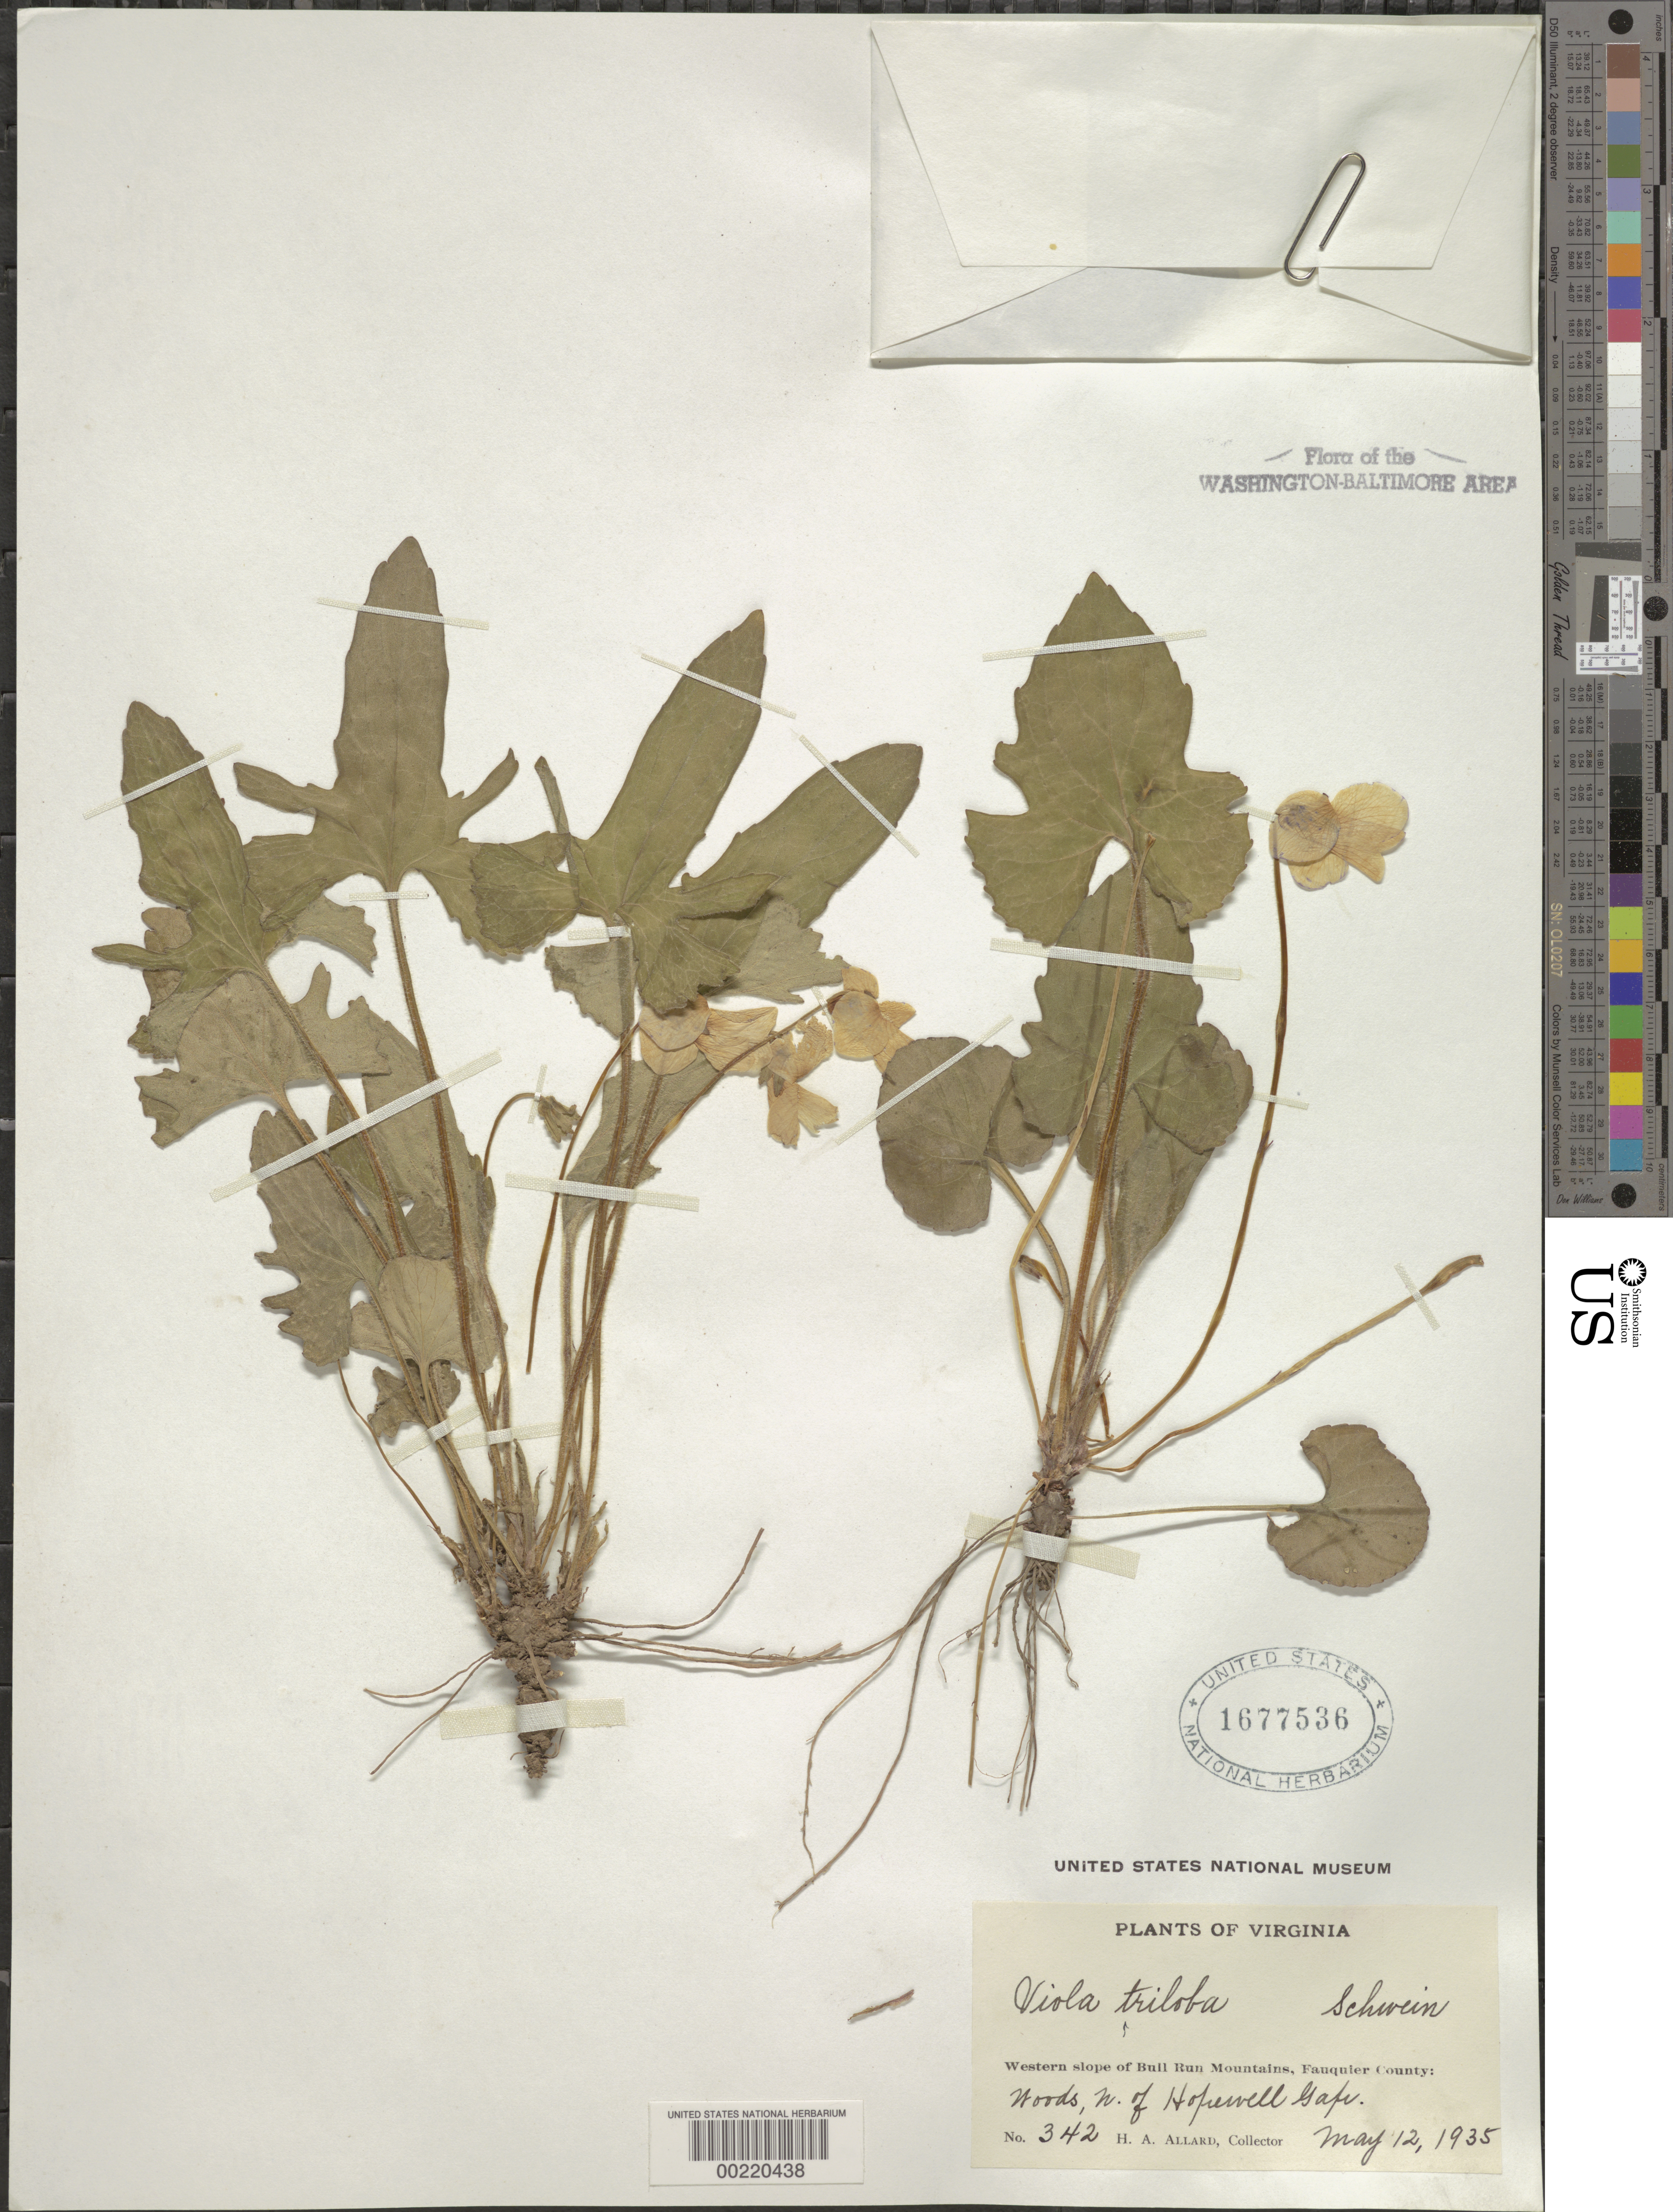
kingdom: Plantae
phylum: Tracheophyta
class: Magnoliopsida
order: Malpighiales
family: Violaceae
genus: Viola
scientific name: Viola palmata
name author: L.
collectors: H. A. Allard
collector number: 342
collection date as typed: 12 May 1935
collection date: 1935-05-12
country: United States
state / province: Virginia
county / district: Fauquier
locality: North of Hopewell Gap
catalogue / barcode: US 1677536